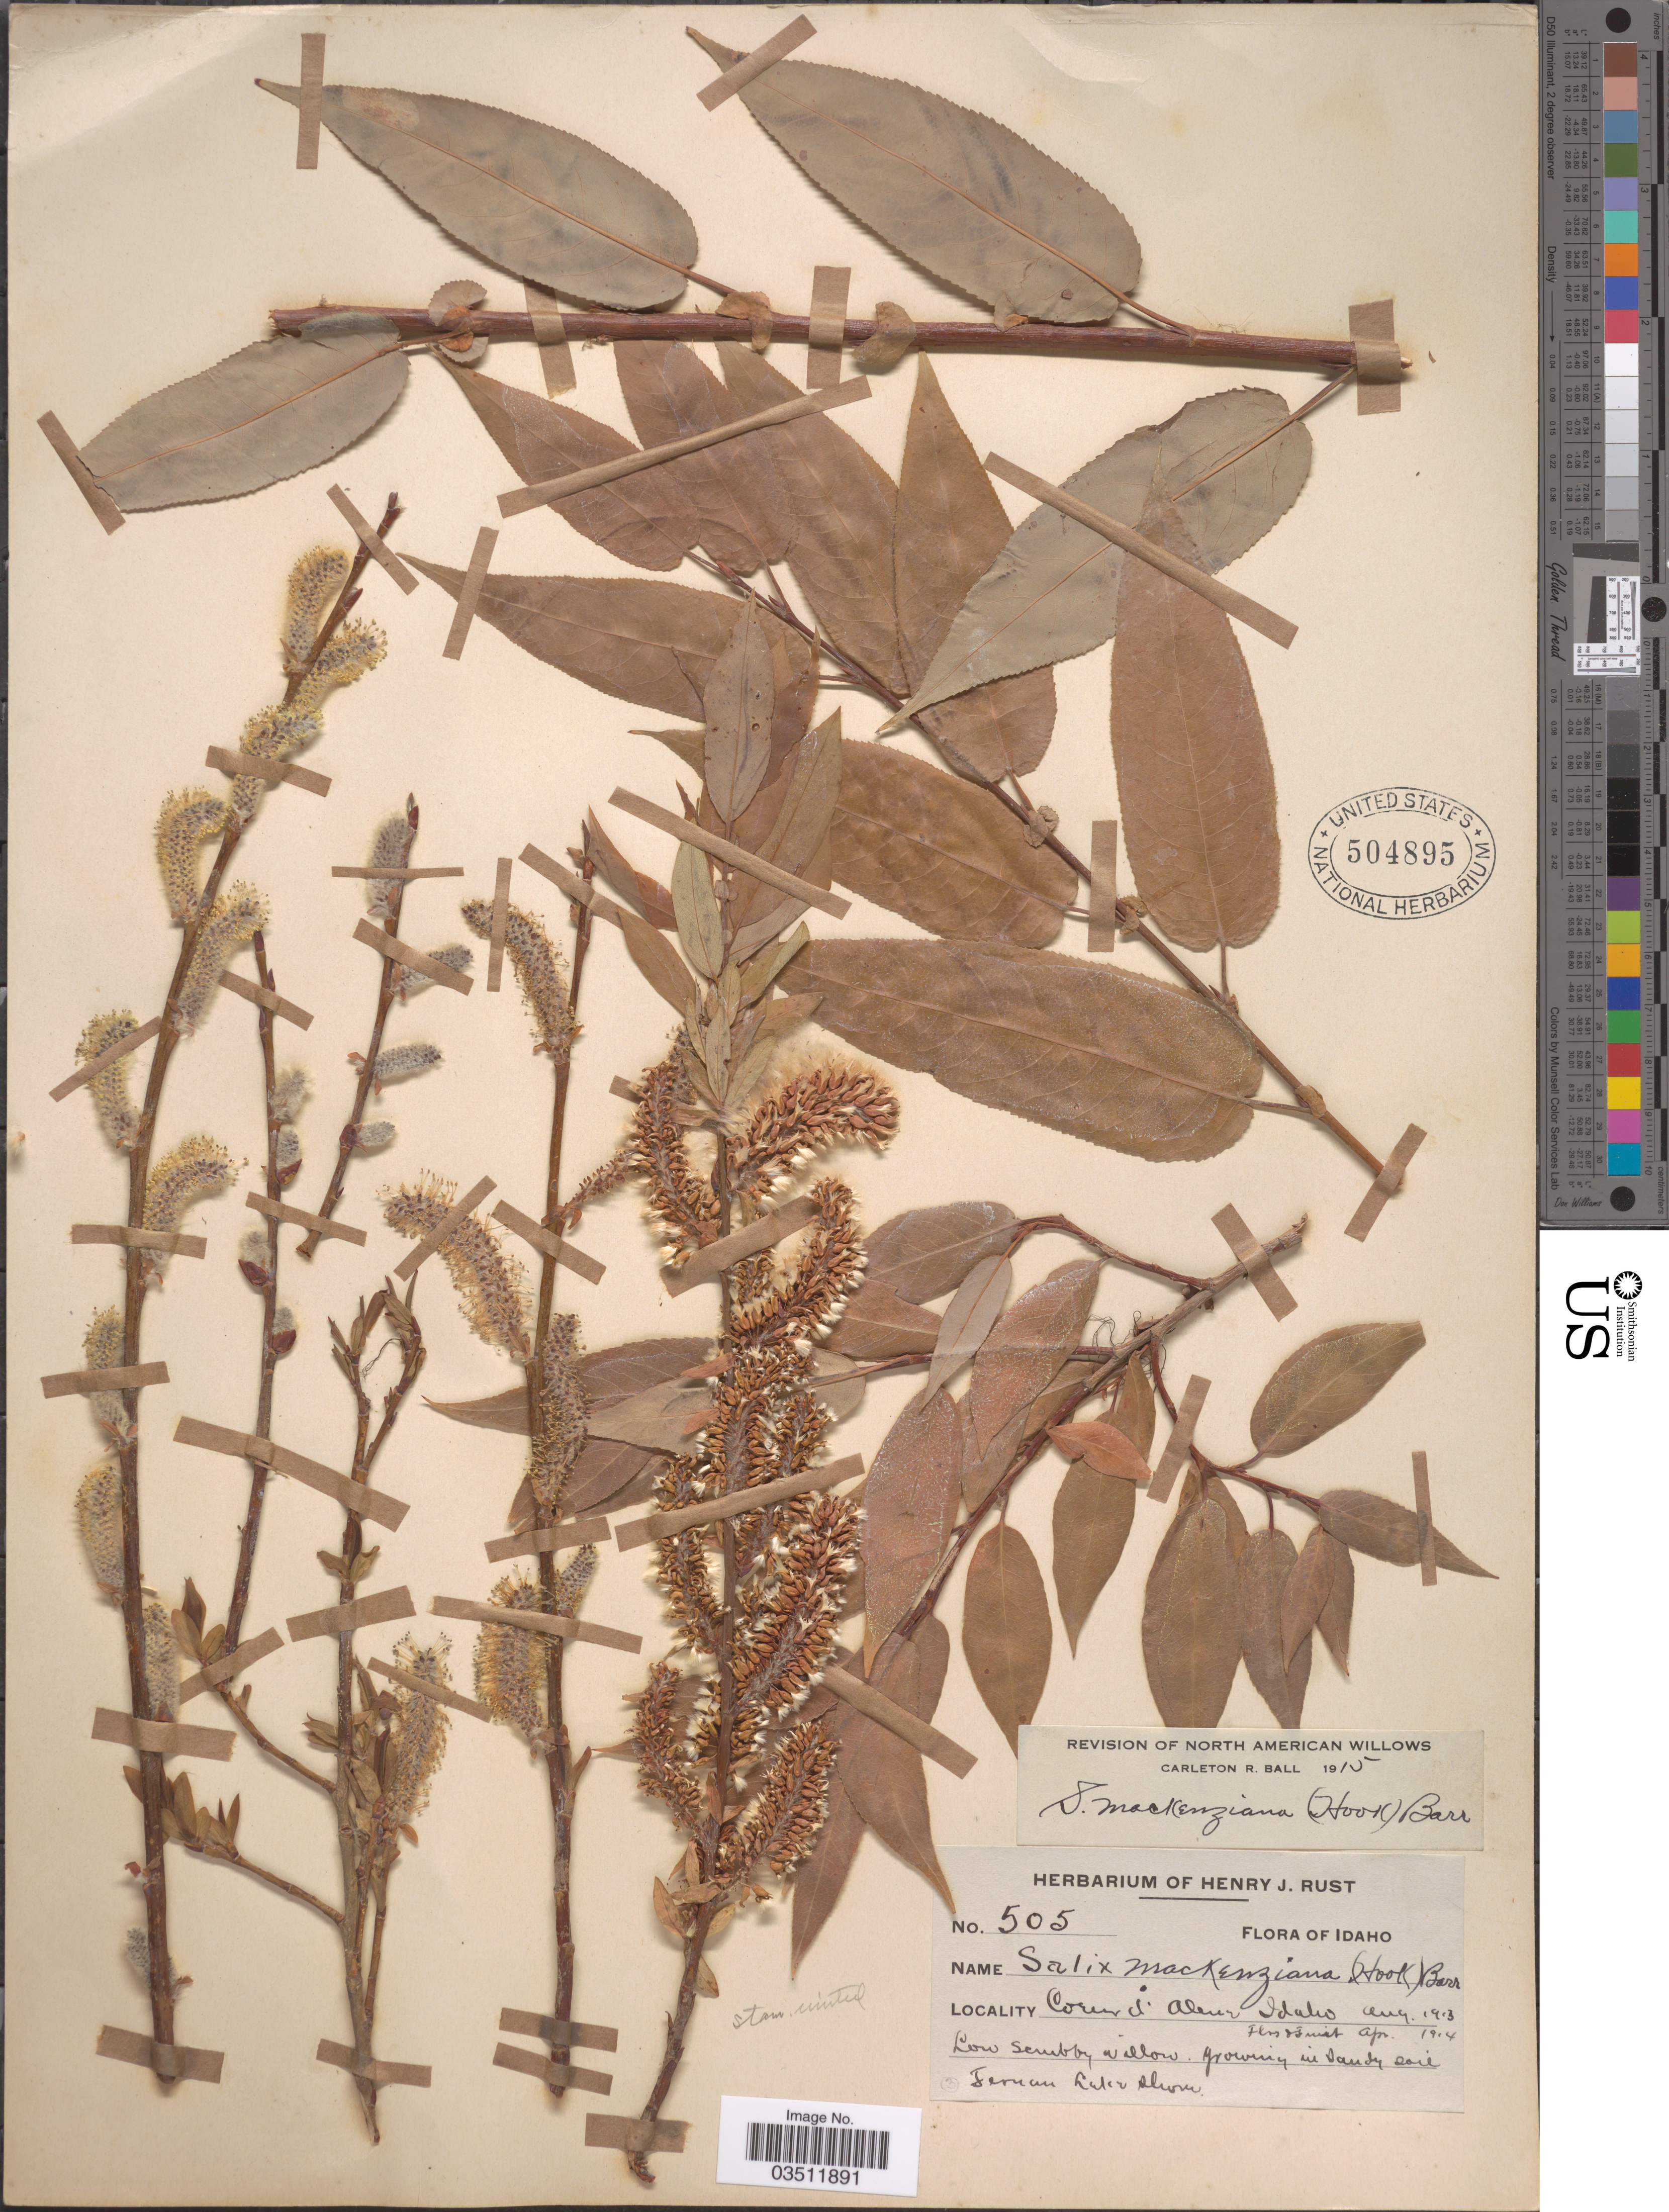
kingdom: Plantae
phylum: Tracheophyta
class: Magnoliopsida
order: Malpighiales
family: Salicaceae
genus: Salix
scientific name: Salix mackenziana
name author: (Hook.) Barratt ex Hook.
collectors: ex herb. Henry J. Rust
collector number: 505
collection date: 1913-08/1914-04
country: United States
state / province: Idaho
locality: Coeur d'Alene. Fernan Lake shore.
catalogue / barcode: US 504895